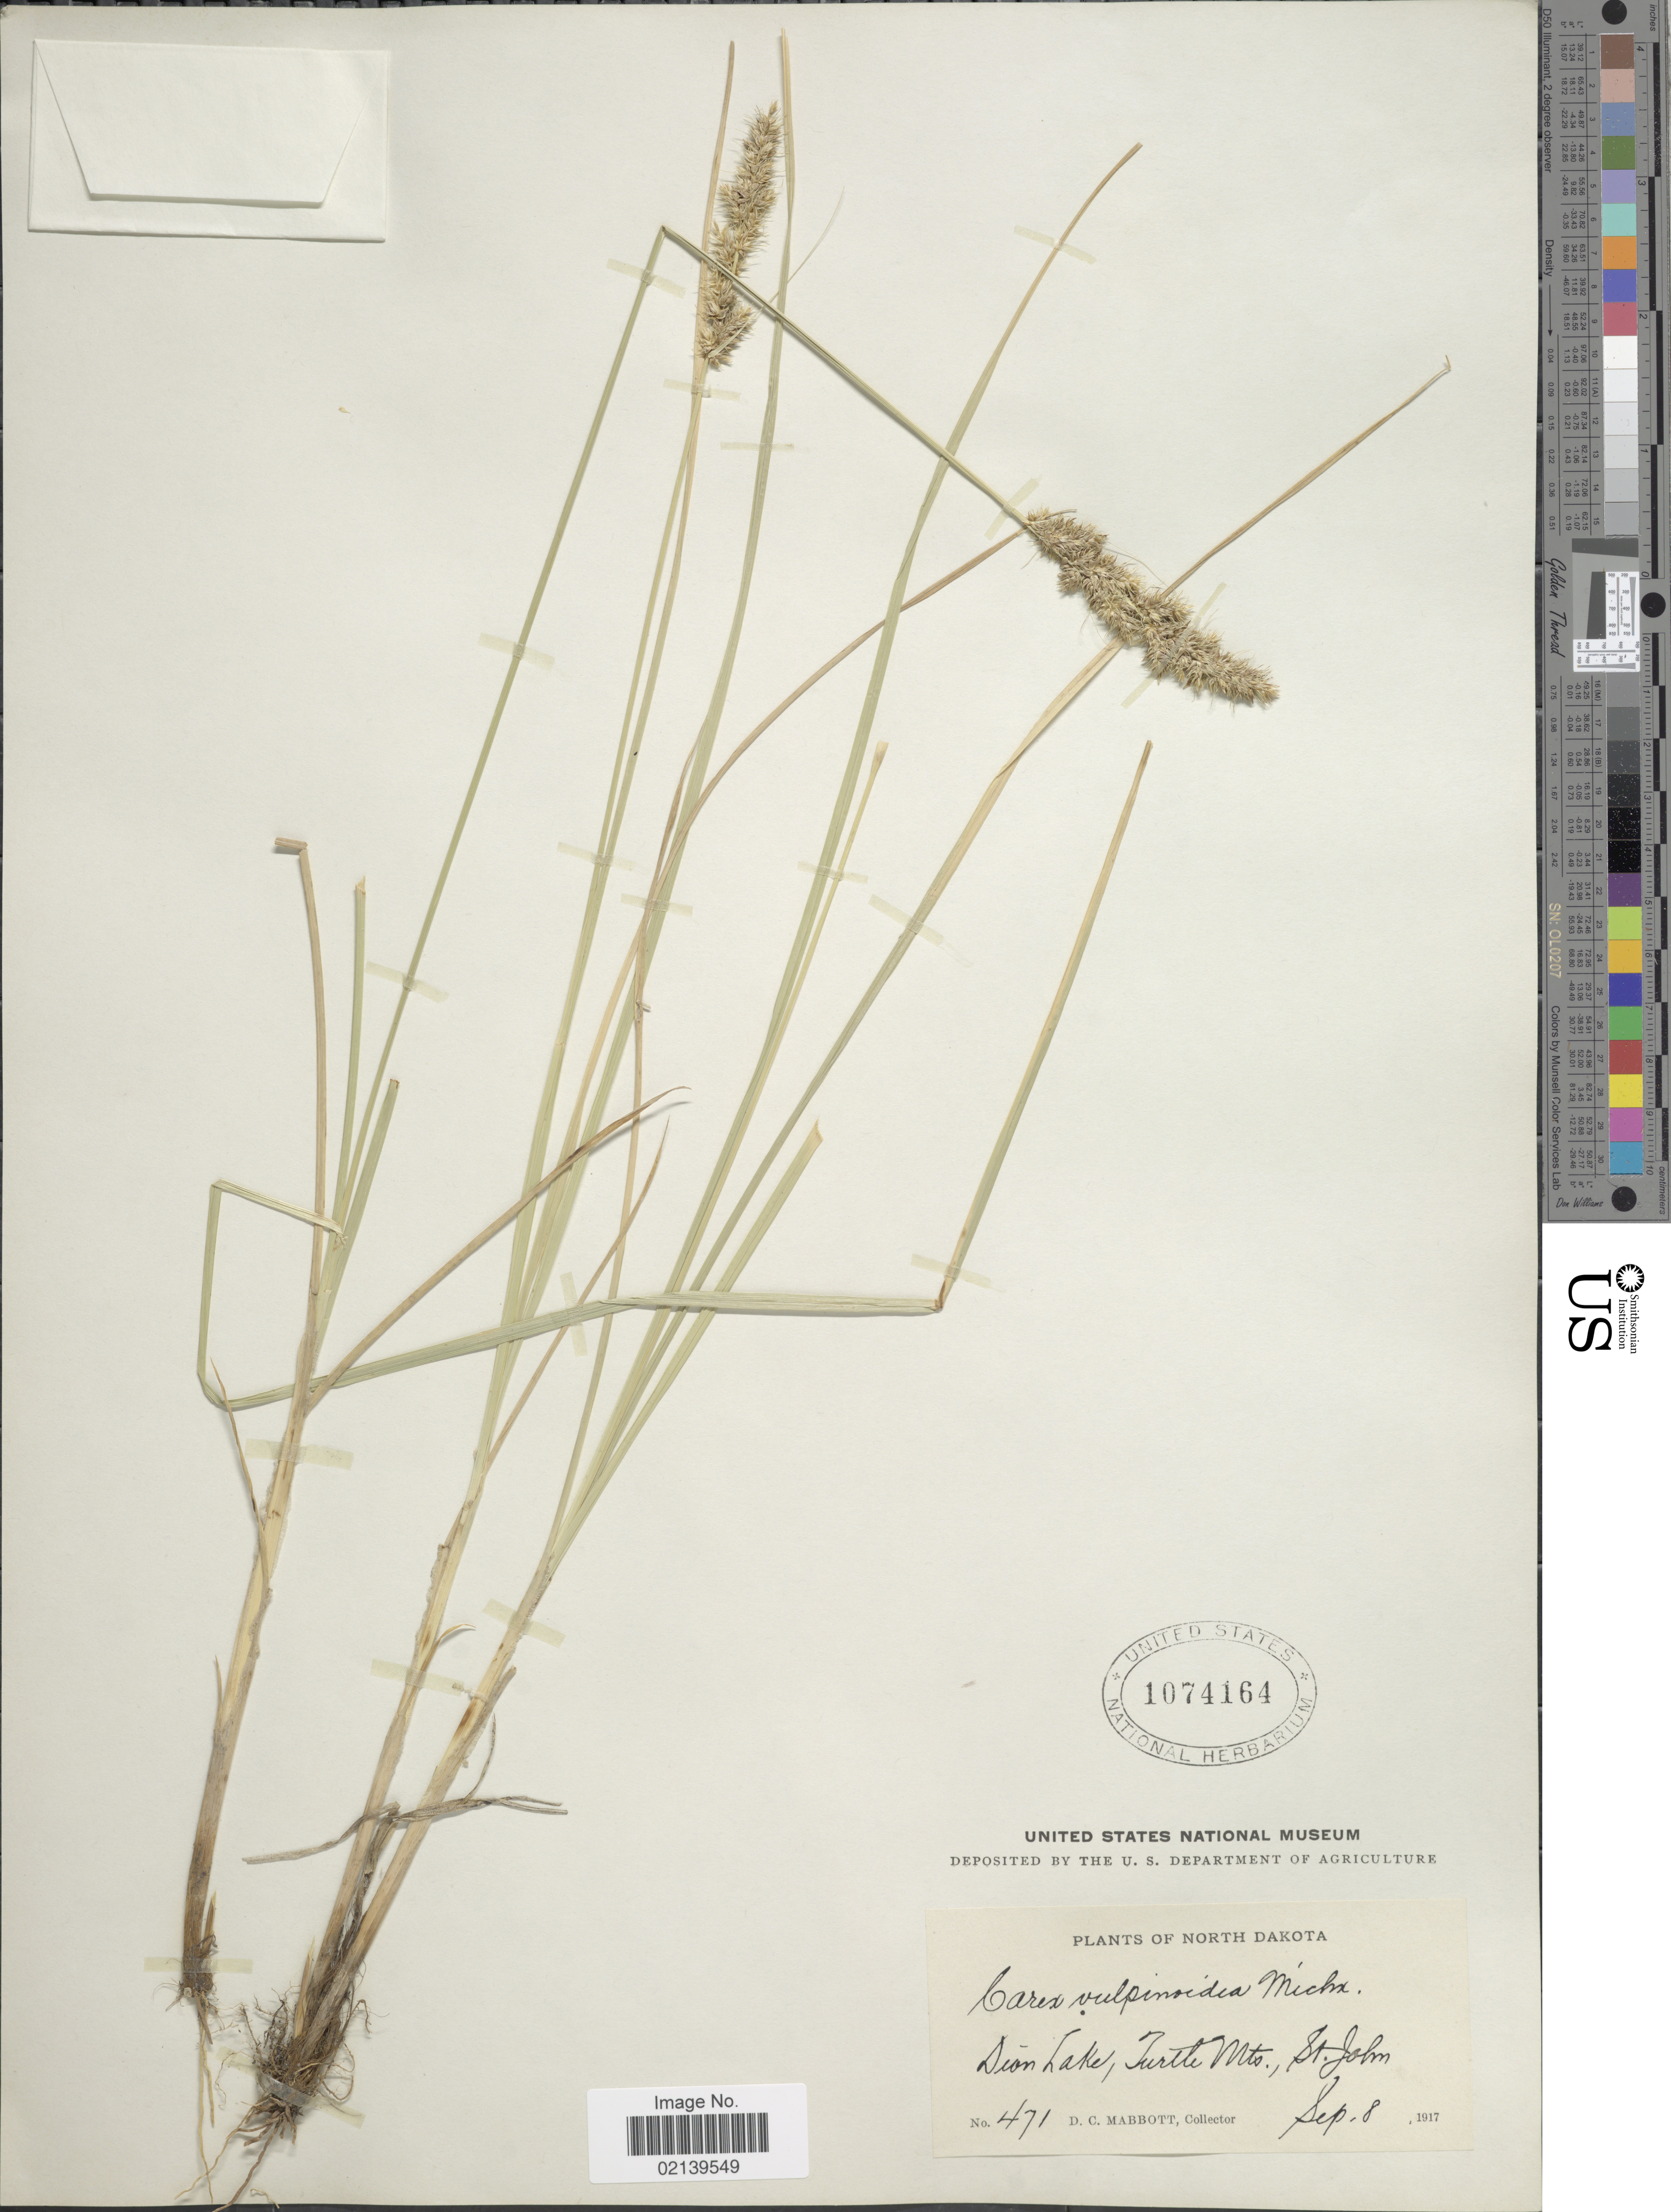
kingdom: Plantae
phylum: Tracheophyta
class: Liliopsida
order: Poales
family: Cyperaceae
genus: Carex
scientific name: Carex vulpinoidea Michx.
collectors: D. Mabbott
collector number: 471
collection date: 1917-09-08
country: United States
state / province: North Dakota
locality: Dion Lake, Turtle Mts., St. John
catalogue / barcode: US 1074164